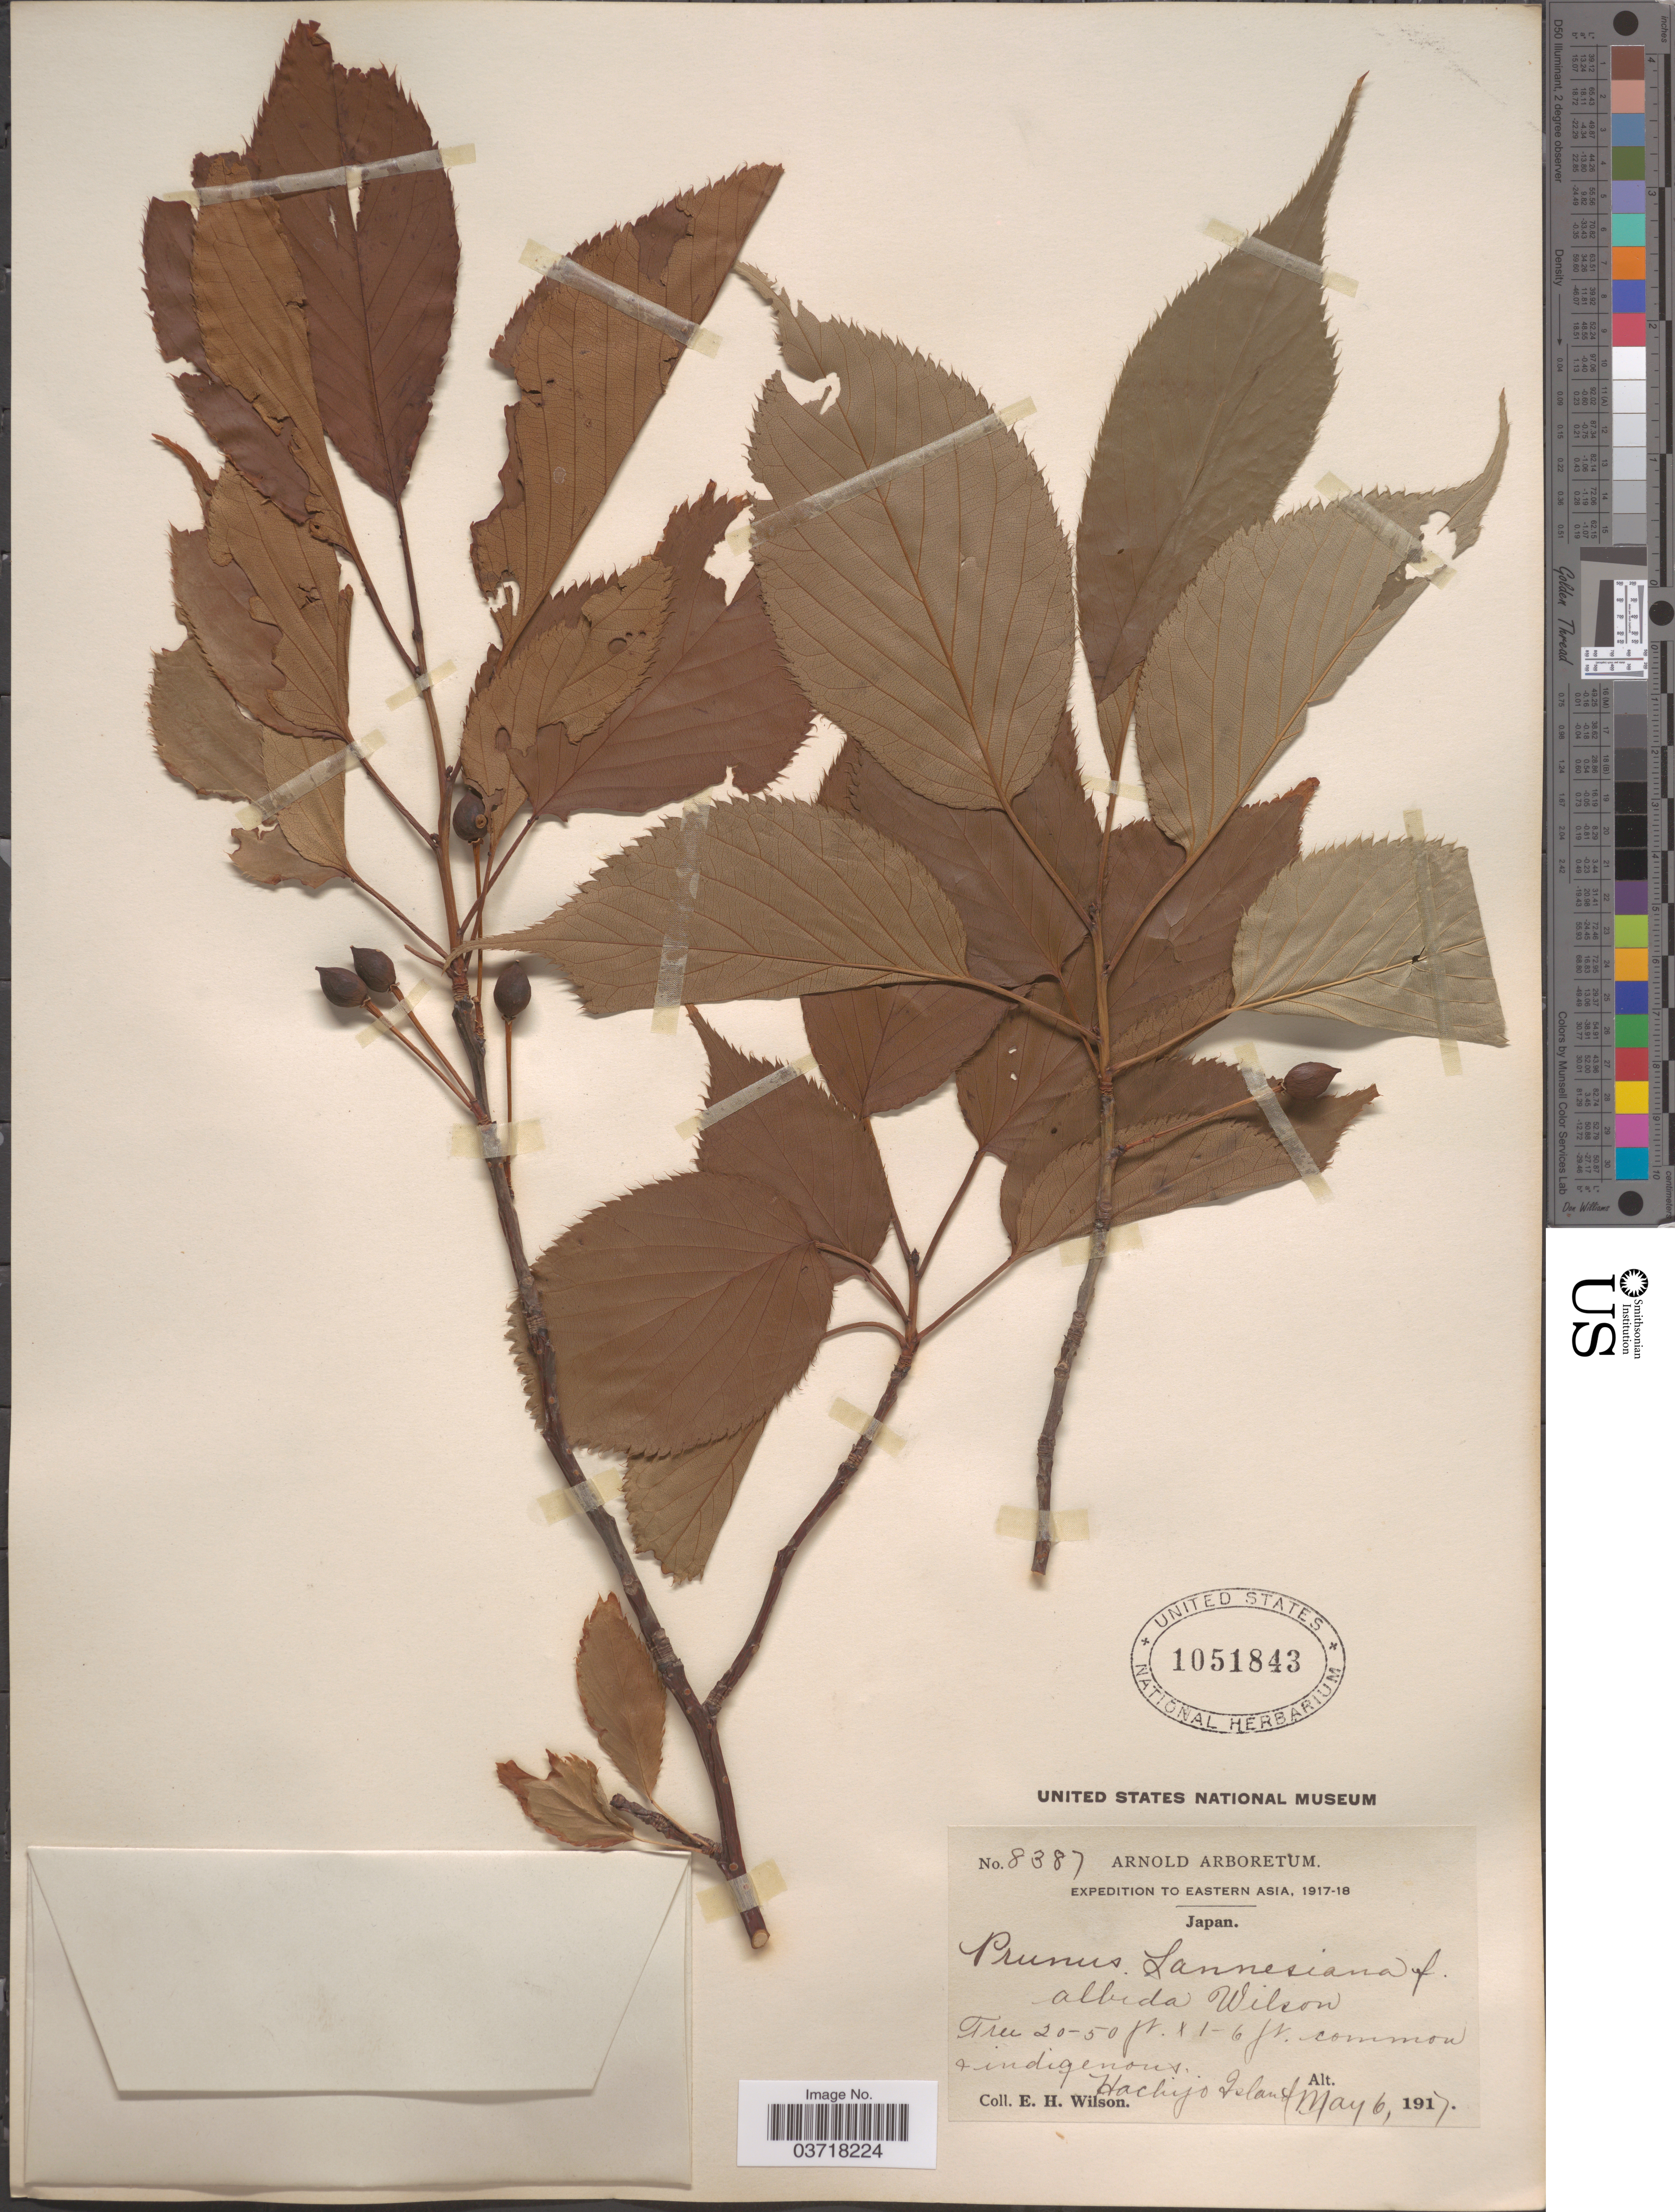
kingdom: Plantae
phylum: Tracheophyta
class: Magnoliopsida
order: Rosales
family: Rosaceae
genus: Prunus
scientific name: Prunus serrulata var. lannesiana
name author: (Carrière) Makino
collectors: E. Wilson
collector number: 8387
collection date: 1917-05-06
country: Japan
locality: Hachijo Island.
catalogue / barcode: US 1051843